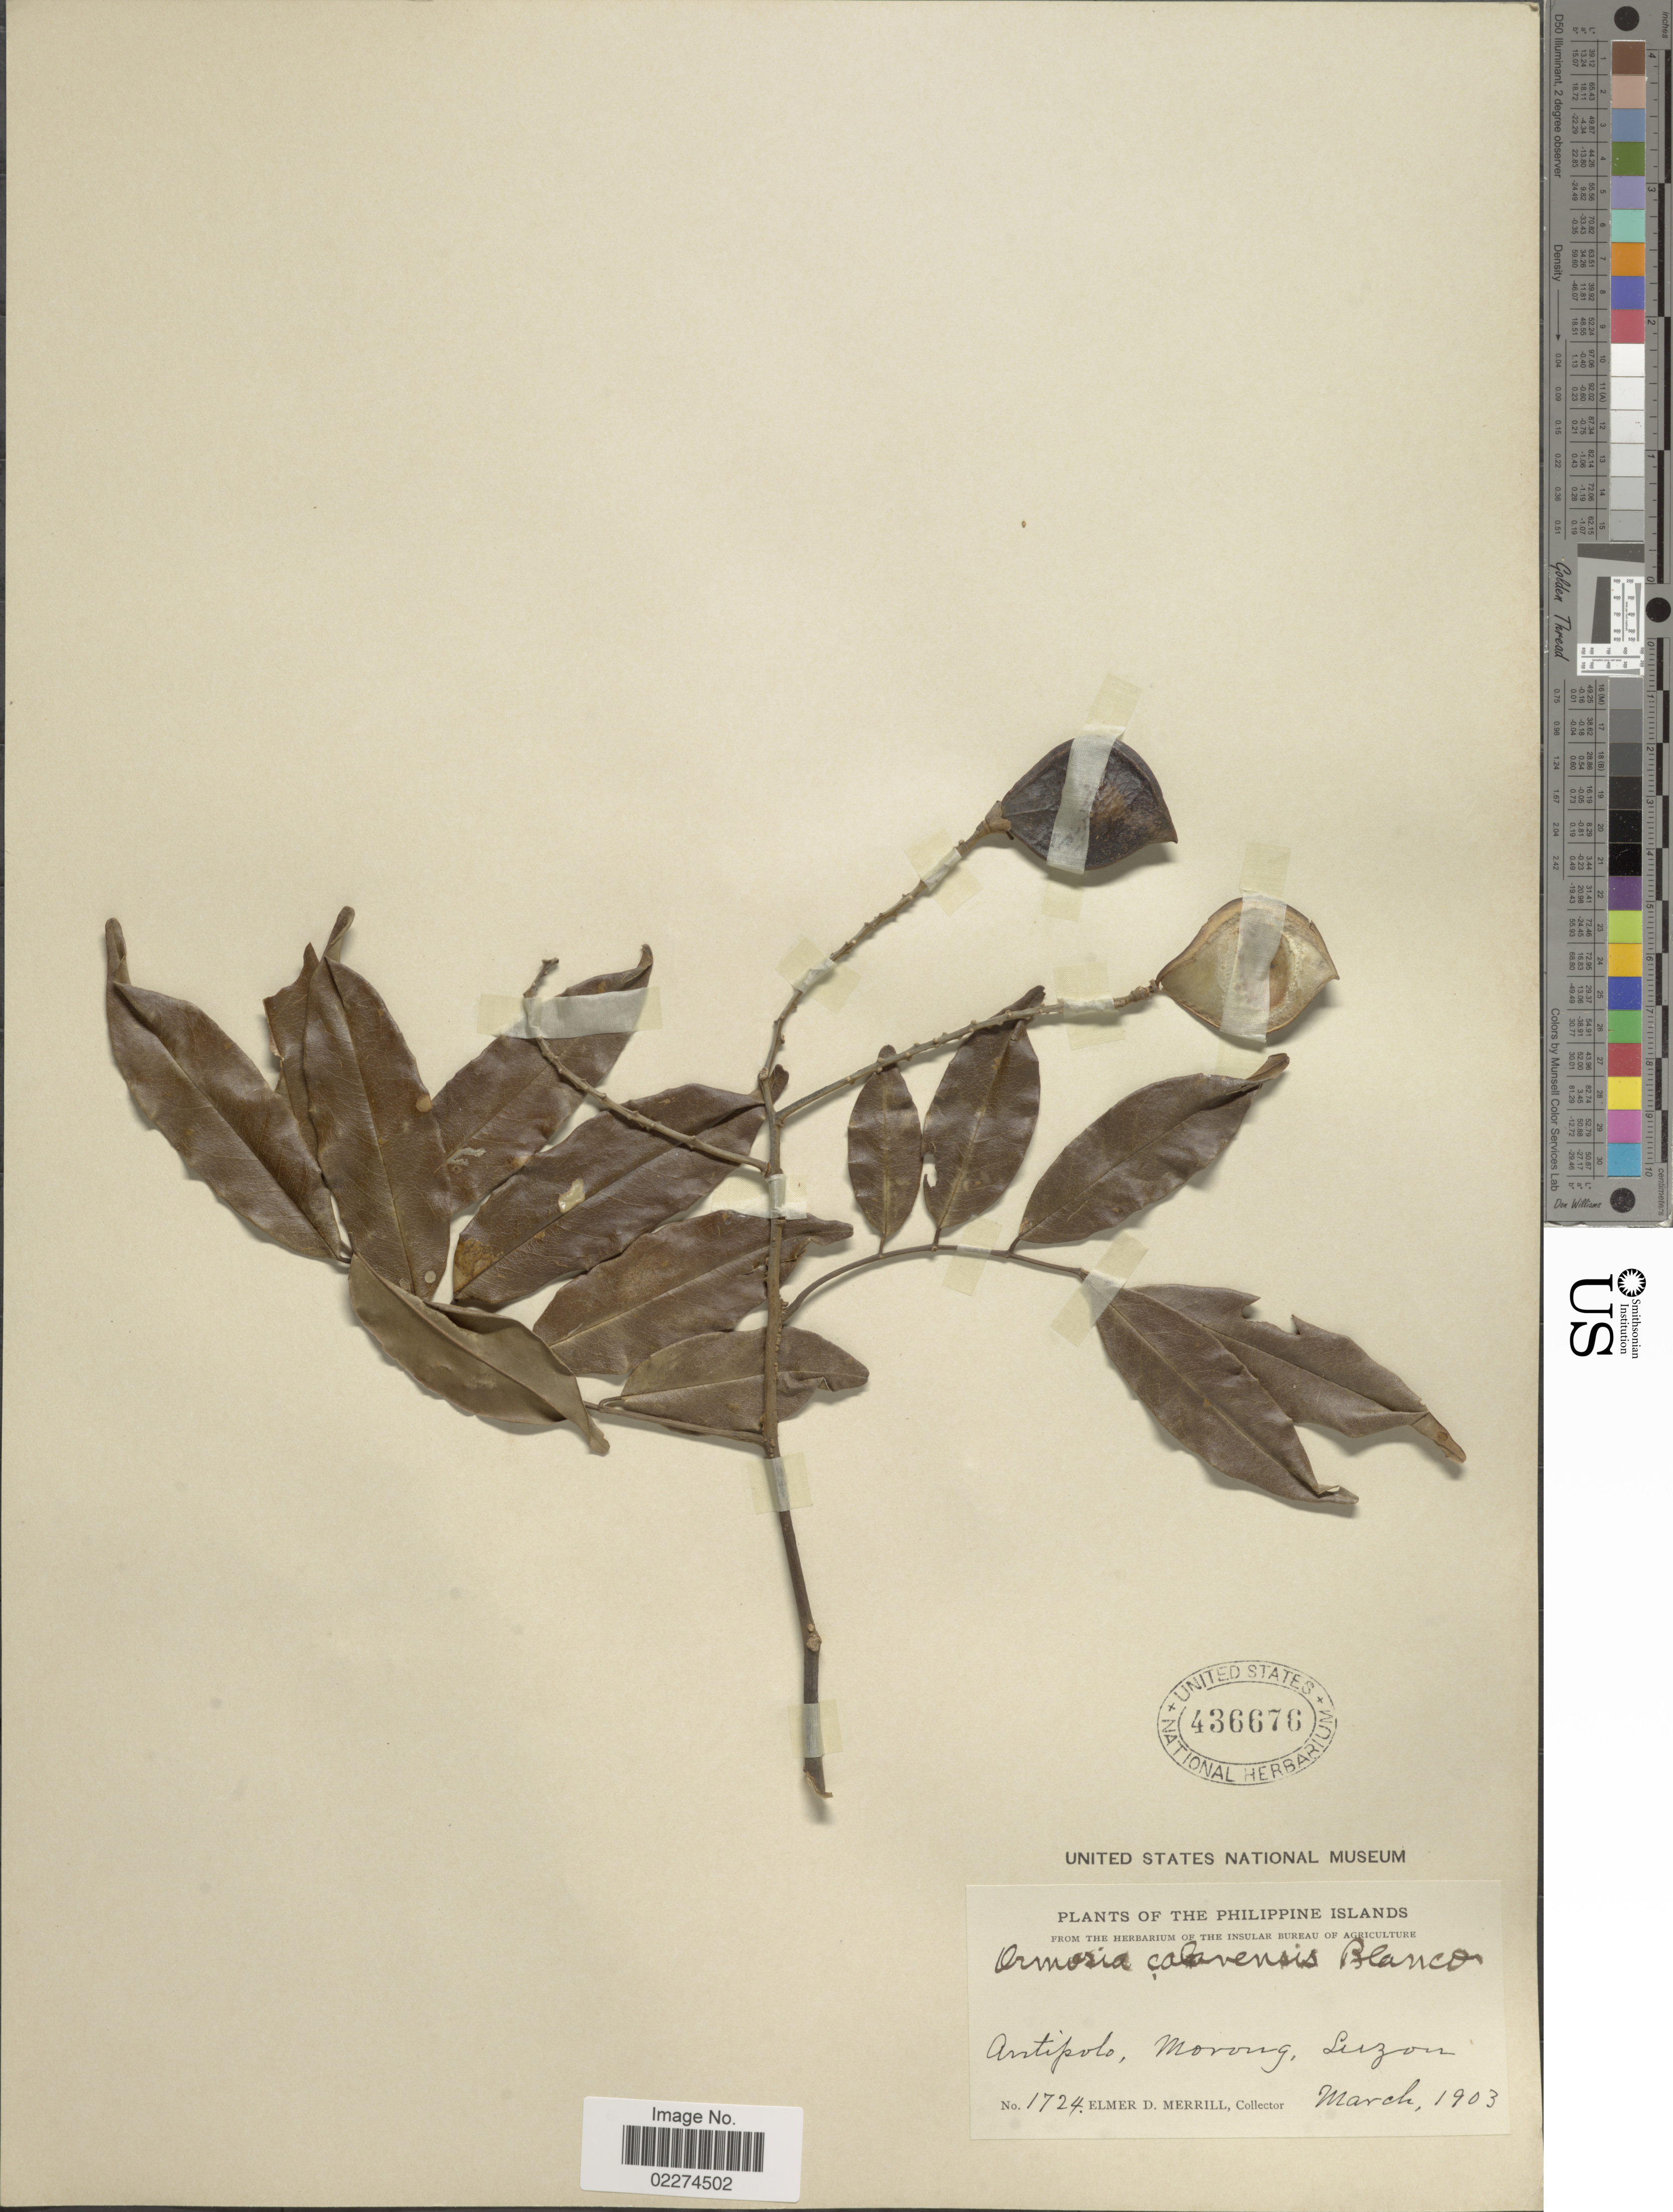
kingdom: Plantae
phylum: Tracheophyta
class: Magnoliopsida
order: Fabales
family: Fabaceae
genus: Ormosia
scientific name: Ormosia calavensis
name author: Azaola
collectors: E. D. Merrill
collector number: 1724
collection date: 1903-03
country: Philippines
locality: The Philippine Islands, Antipolo, Morong, Luzon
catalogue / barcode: US 436676